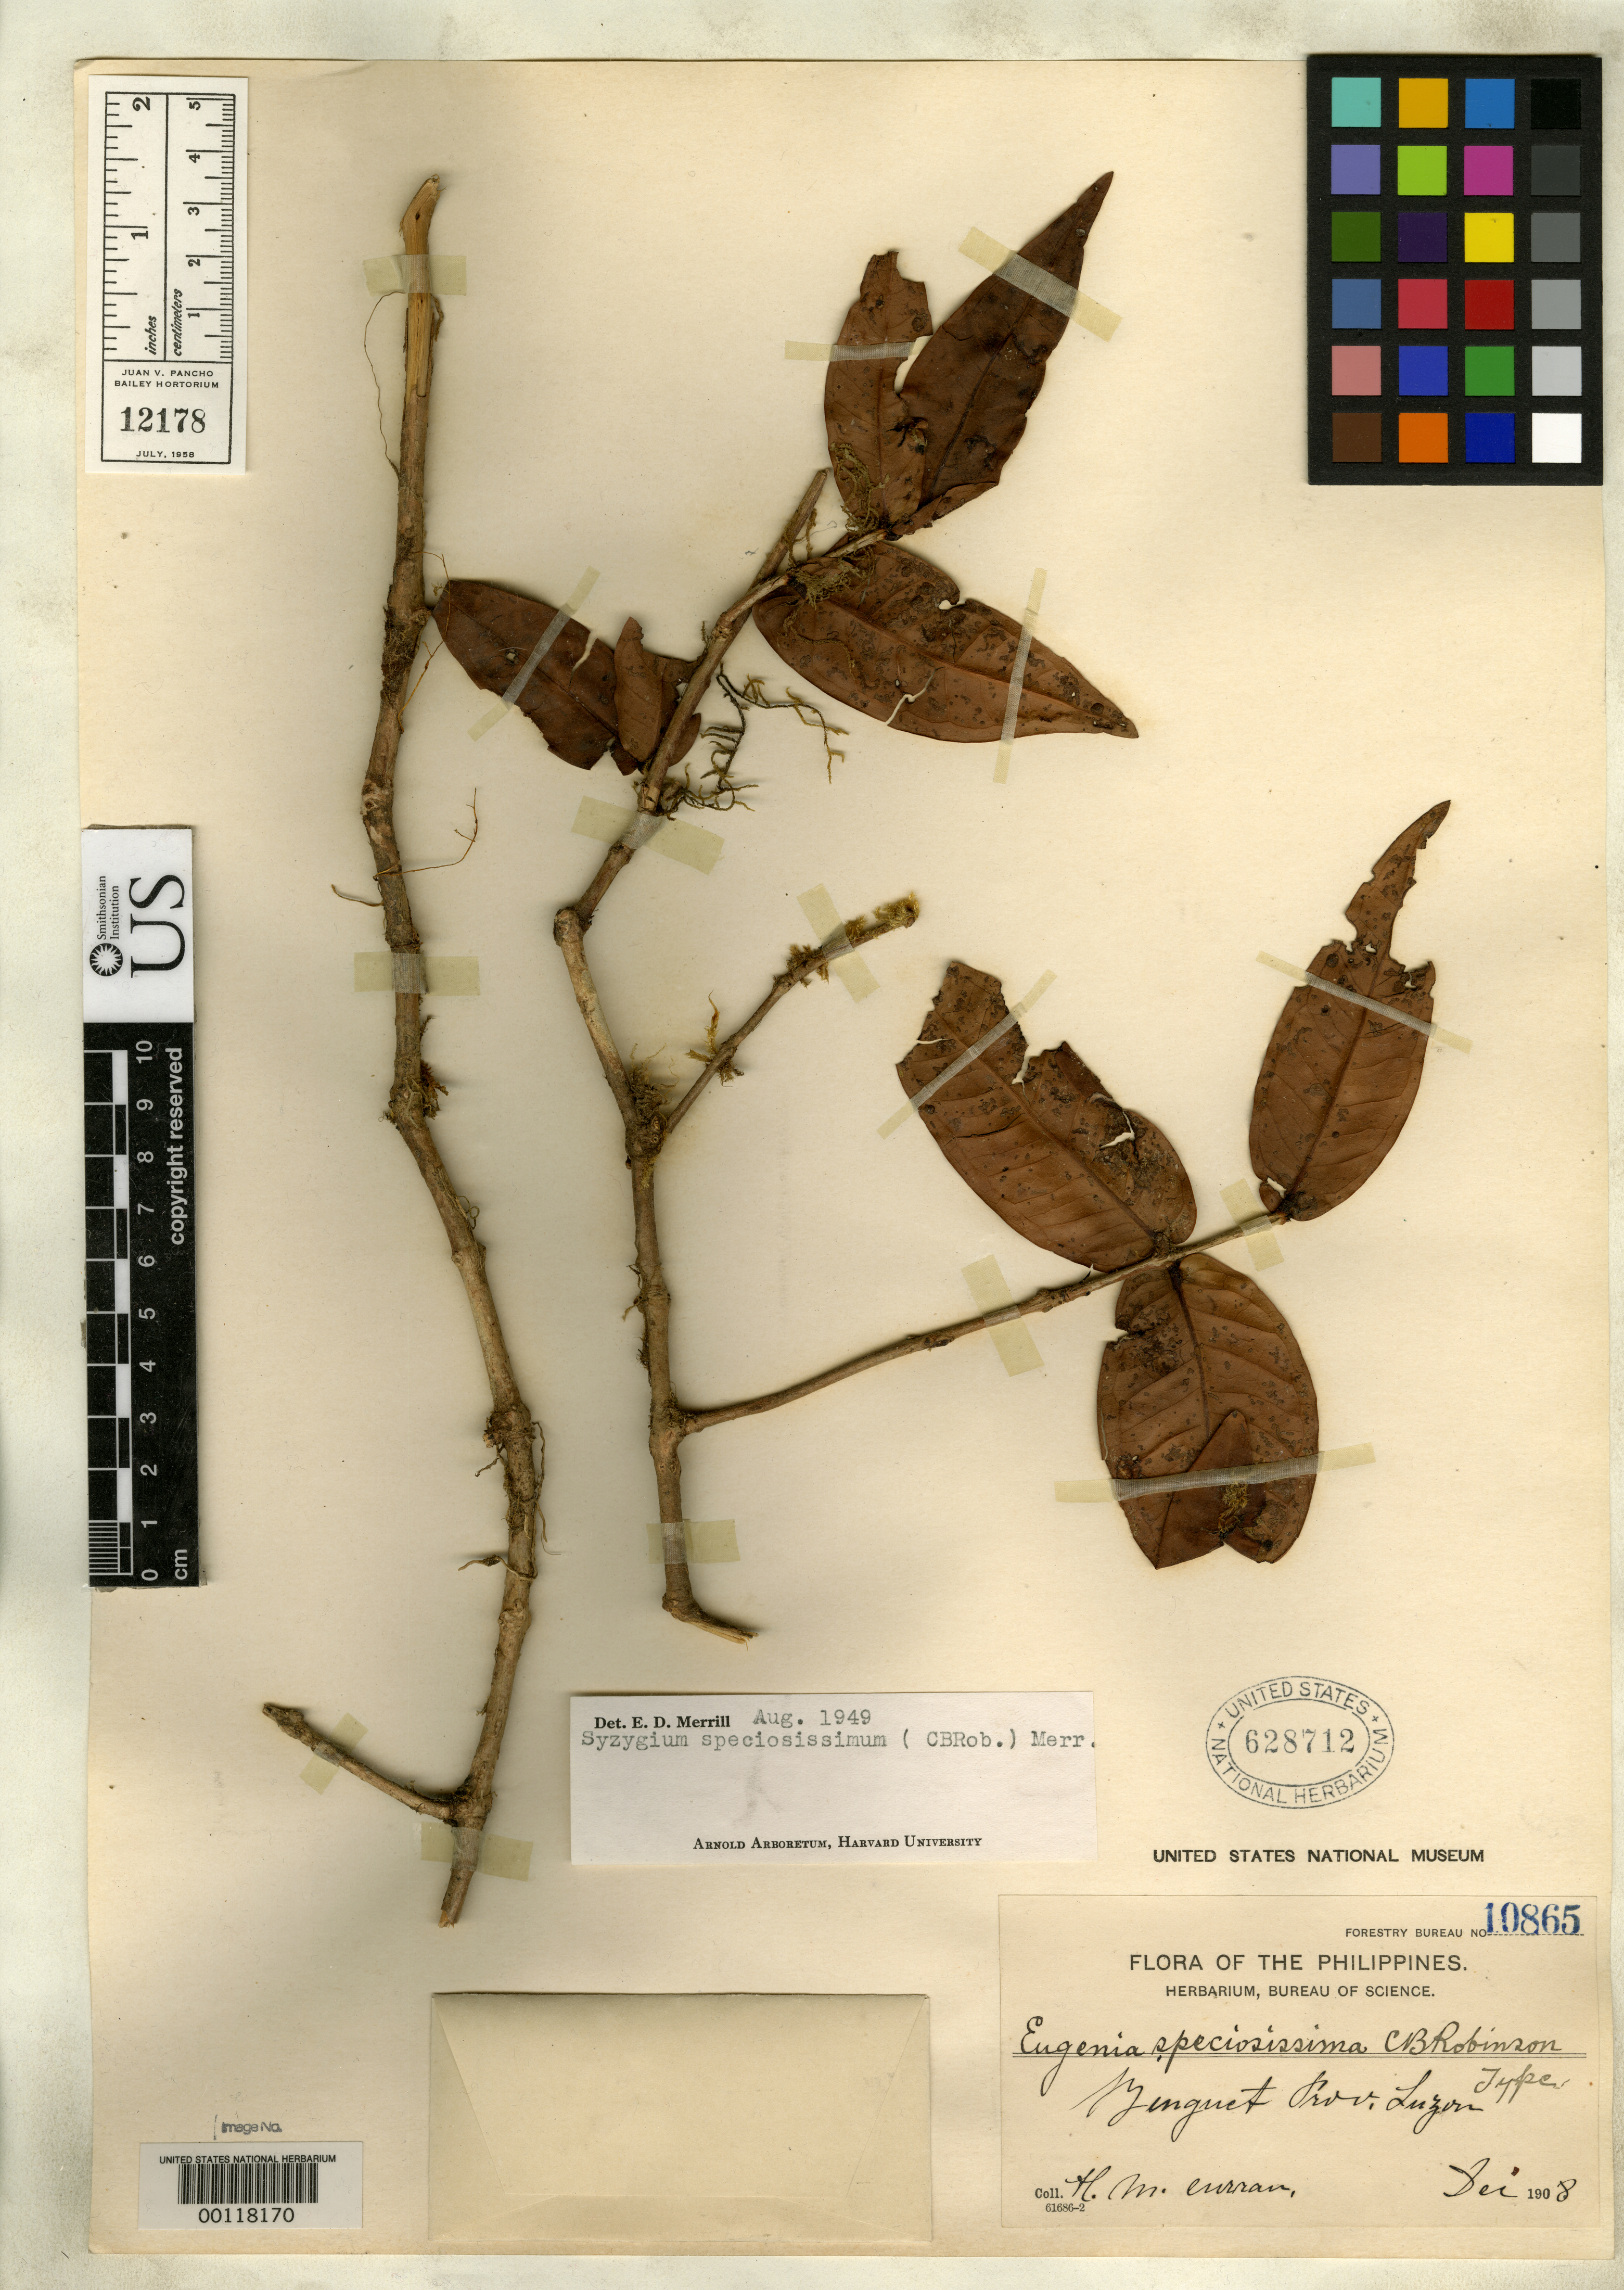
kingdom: Plantae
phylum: Tracheophyta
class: Magnoliopsida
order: Myrtales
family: Myrtaceae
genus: Eugenia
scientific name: Eugenia speciosissima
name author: C.B. Rob.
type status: Isotype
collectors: H. M. Curran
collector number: Bur. Sci. 10865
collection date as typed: Dec 1908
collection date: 1908-12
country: Philippines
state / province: Cordillera (Administrative Region)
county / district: Benguet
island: Luzon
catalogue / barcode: US 628712